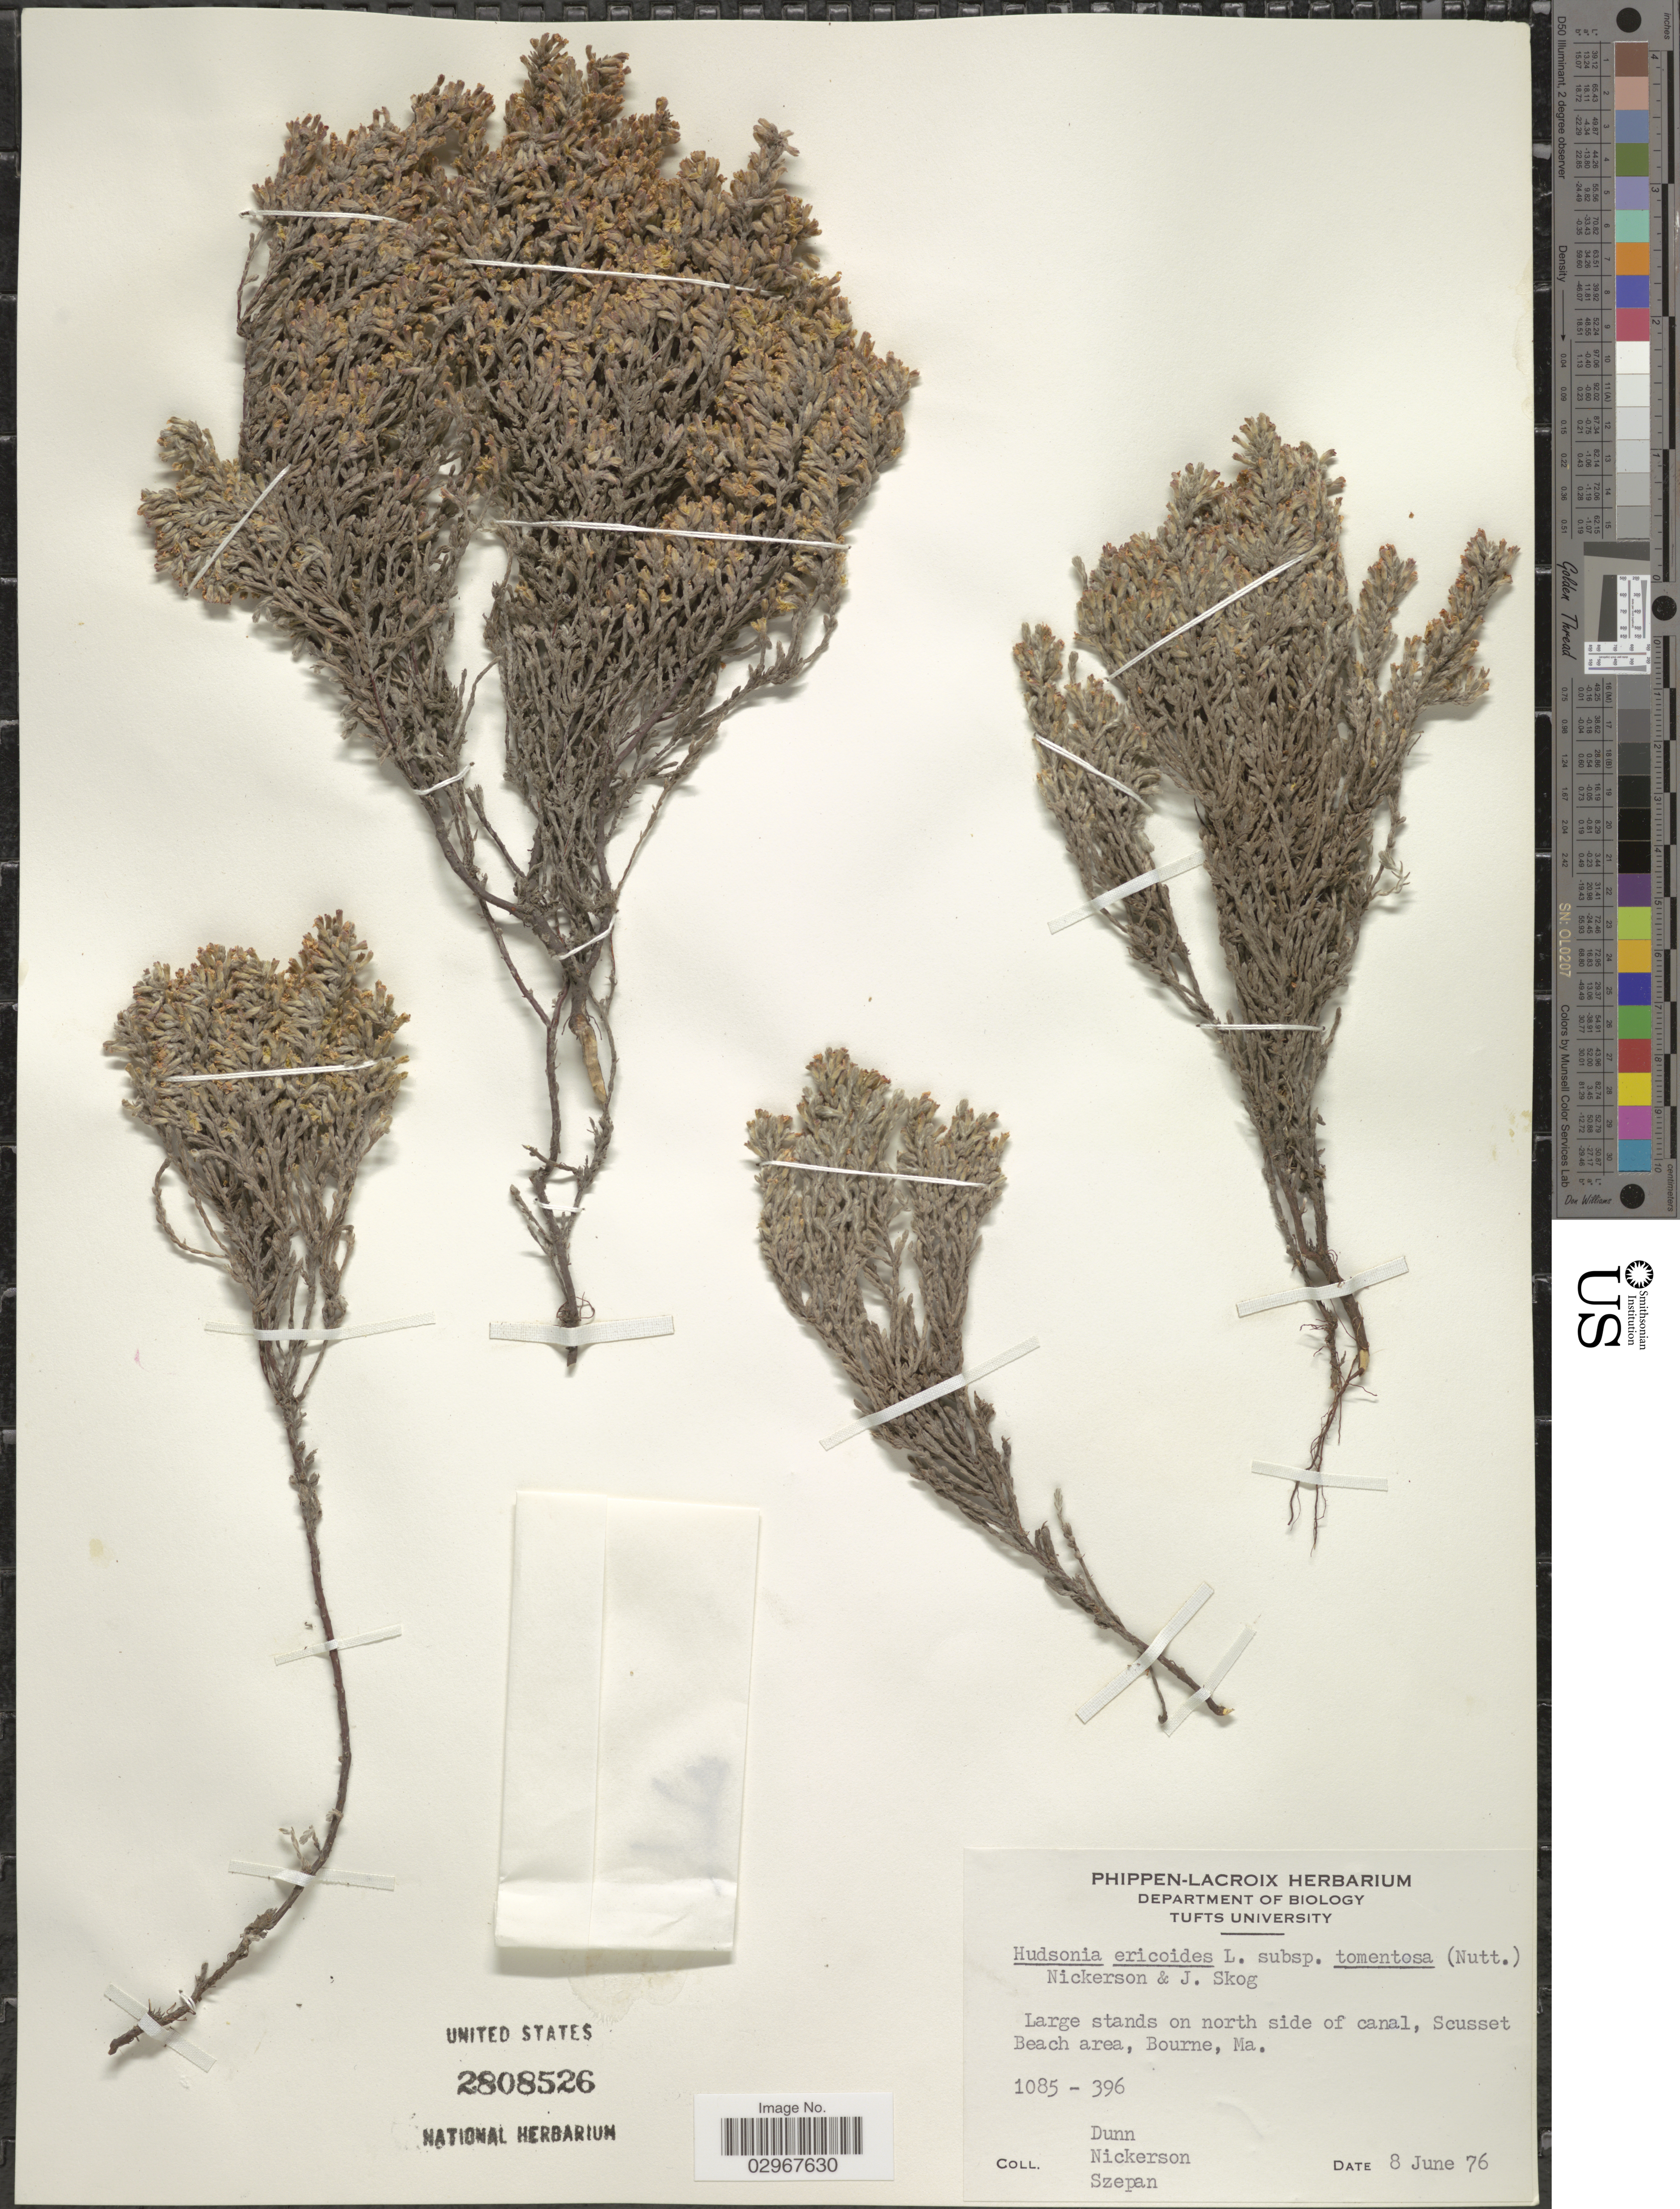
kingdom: Plantae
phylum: Tracheophyta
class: Magnoliopsida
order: Malvales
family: Cistaceae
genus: Hudsonia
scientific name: Hudsonia tomentosa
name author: Nutt.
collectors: Dunn, --, Nickerson, -- & Szepan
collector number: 1085-396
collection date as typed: Transcribed d/m/y: 8/6/76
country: United States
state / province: Massachusetts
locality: Large stands on north side of canal, Scusset Beach area, Bourne, Ma.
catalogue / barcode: US 2808526